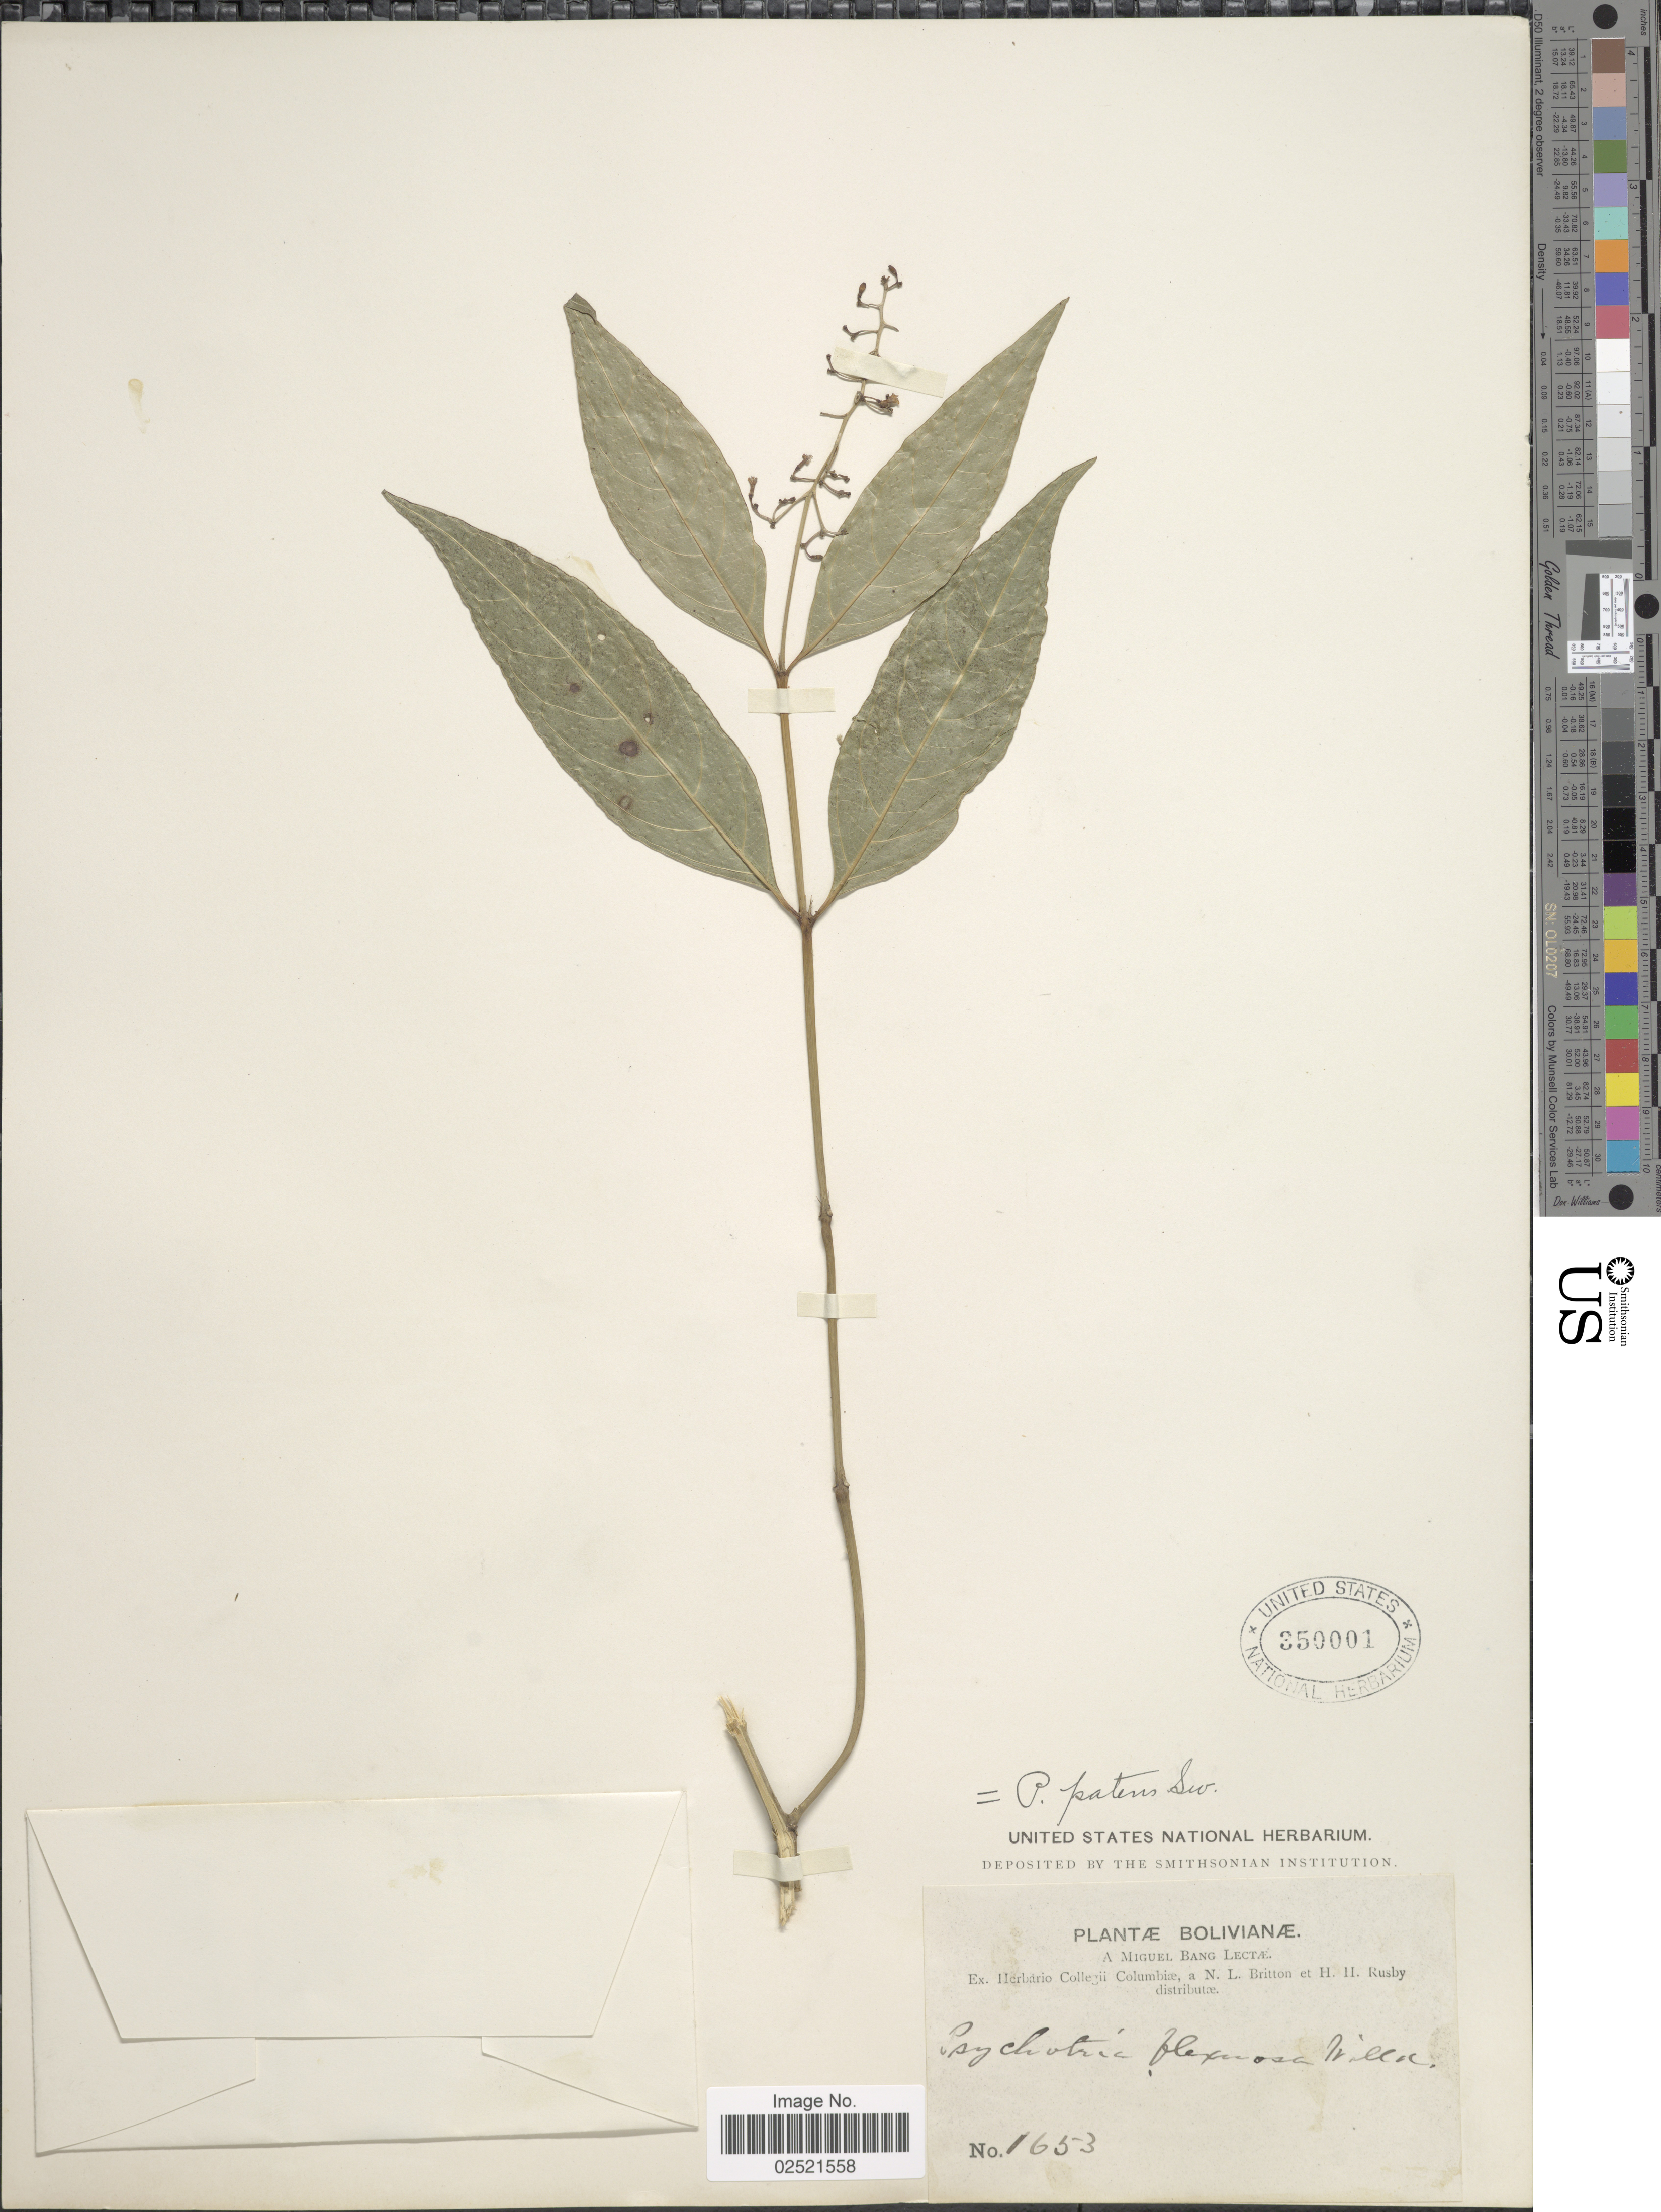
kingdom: Plantae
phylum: Tracheophyta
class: Magnoliopsida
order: Gentianales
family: Rubiaceae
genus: Psychotria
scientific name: Psychotria patens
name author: Sw.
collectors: M. Bang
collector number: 1653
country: Bolivia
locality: Bolivianae.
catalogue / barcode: US 350001